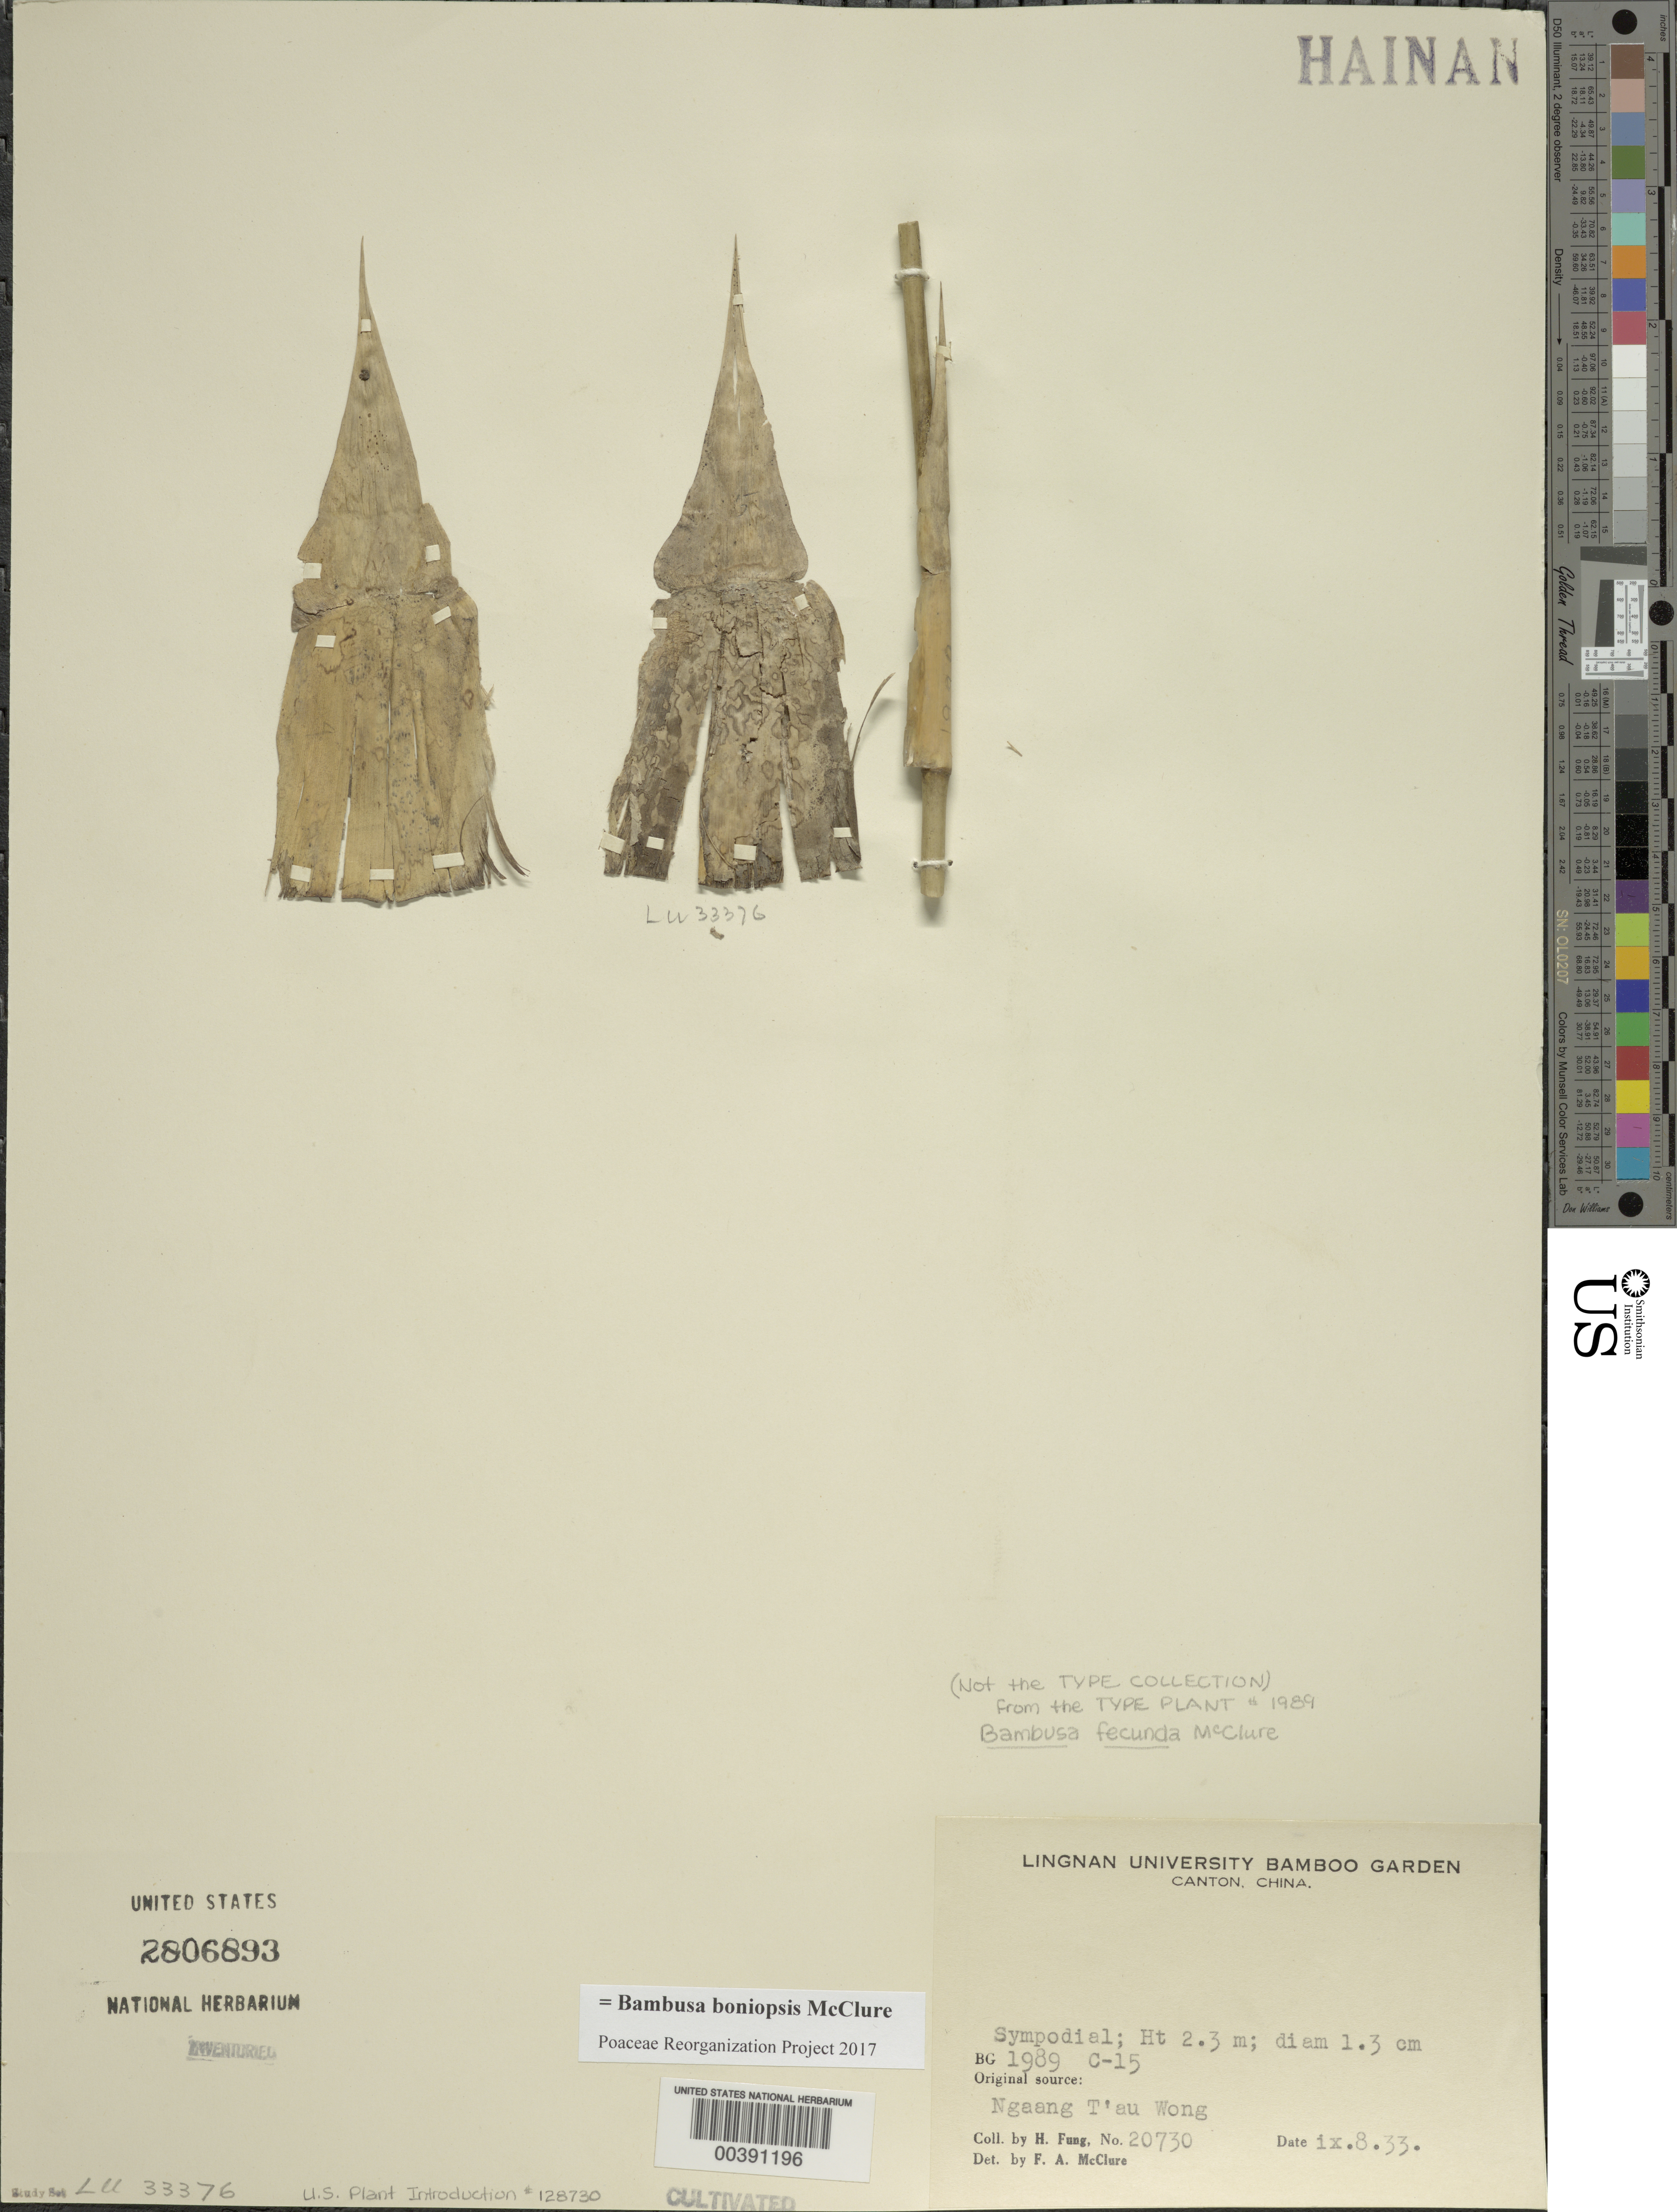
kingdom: Plantae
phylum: Tracheophyta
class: Liliopsida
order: Poales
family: Poaceae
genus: Bambusa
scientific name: Bambusa boniopsis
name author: McClure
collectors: H. L. Fung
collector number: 20730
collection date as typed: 08 Sep 1933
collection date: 1933-09-08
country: China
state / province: Guangdong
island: Honam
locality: Lingnan University Bamboo Garden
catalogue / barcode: US 2806893